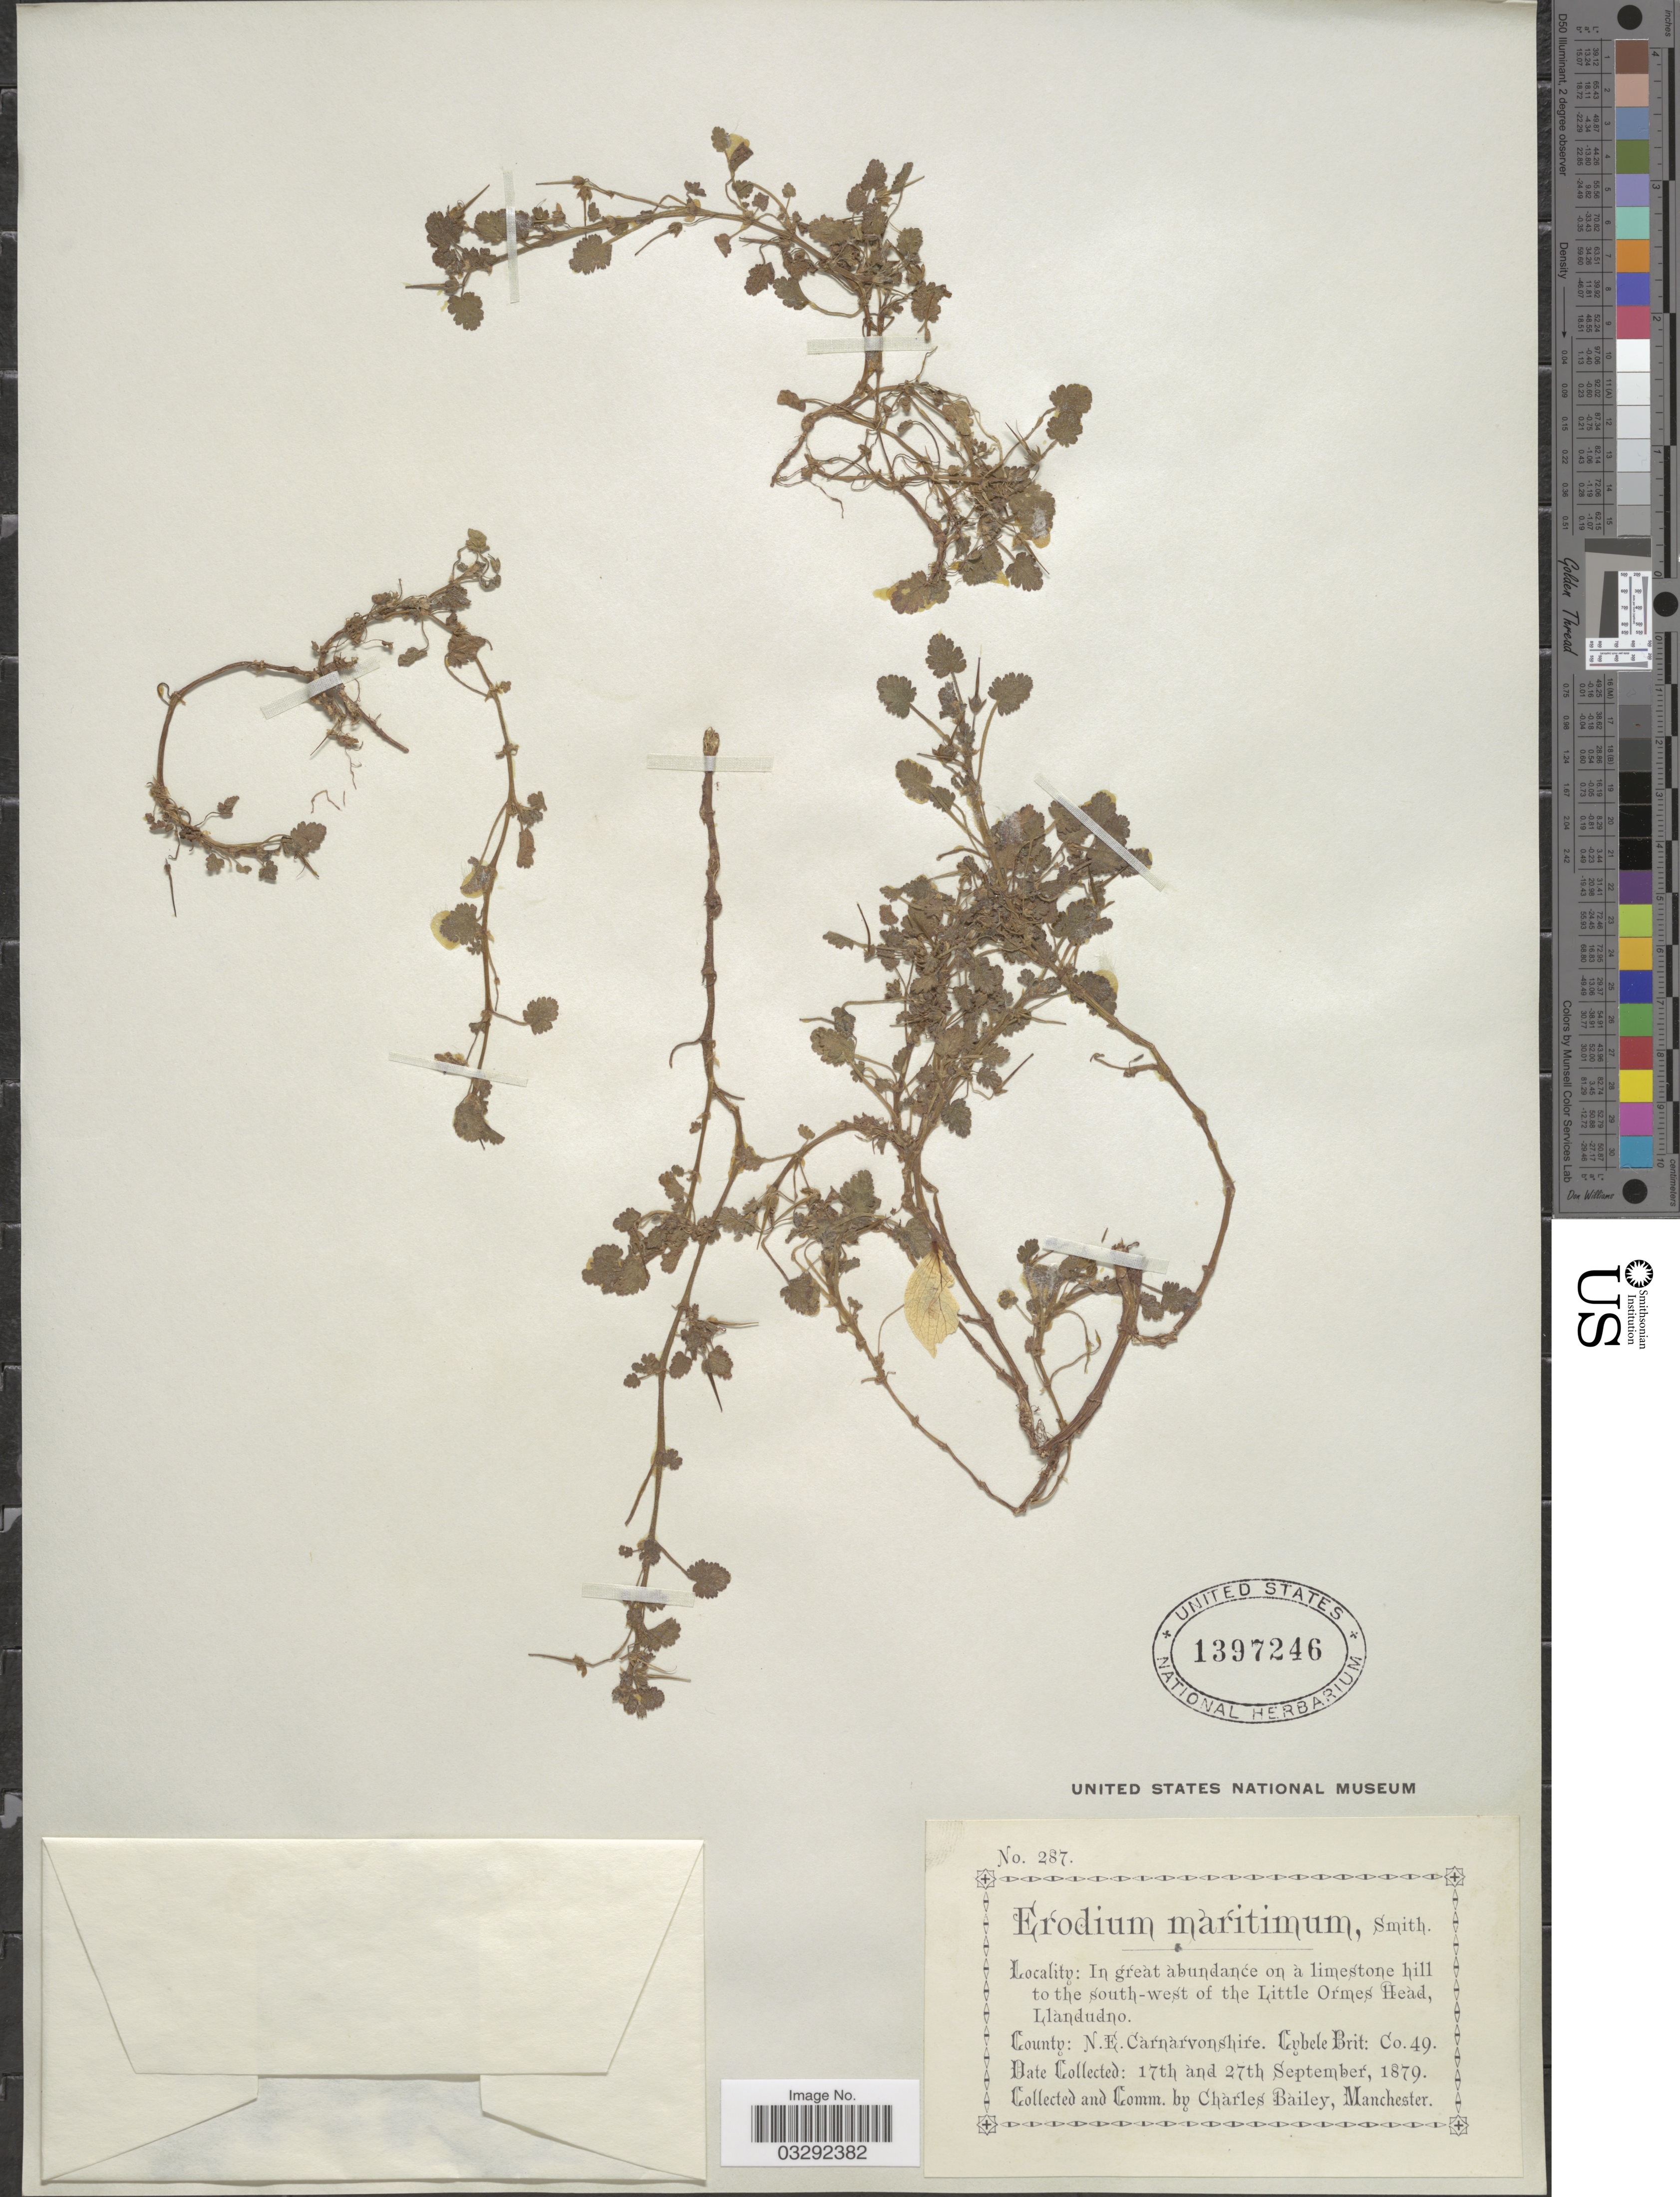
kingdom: Plantae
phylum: Tracheophyta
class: Magnoliopsida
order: Geraniales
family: Geraniaceae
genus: Erodium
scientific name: Erodium maritimum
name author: L'Hér. ex Aiton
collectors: C. Bailey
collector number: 287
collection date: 1879-09-17/1879-09-27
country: United Kingdom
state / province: Wales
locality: In à limestone hill to the south-west of the Little Ormes Heàd, Llàndudno. County: N.E. Càrnàrvonshire.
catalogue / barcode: US 1397246